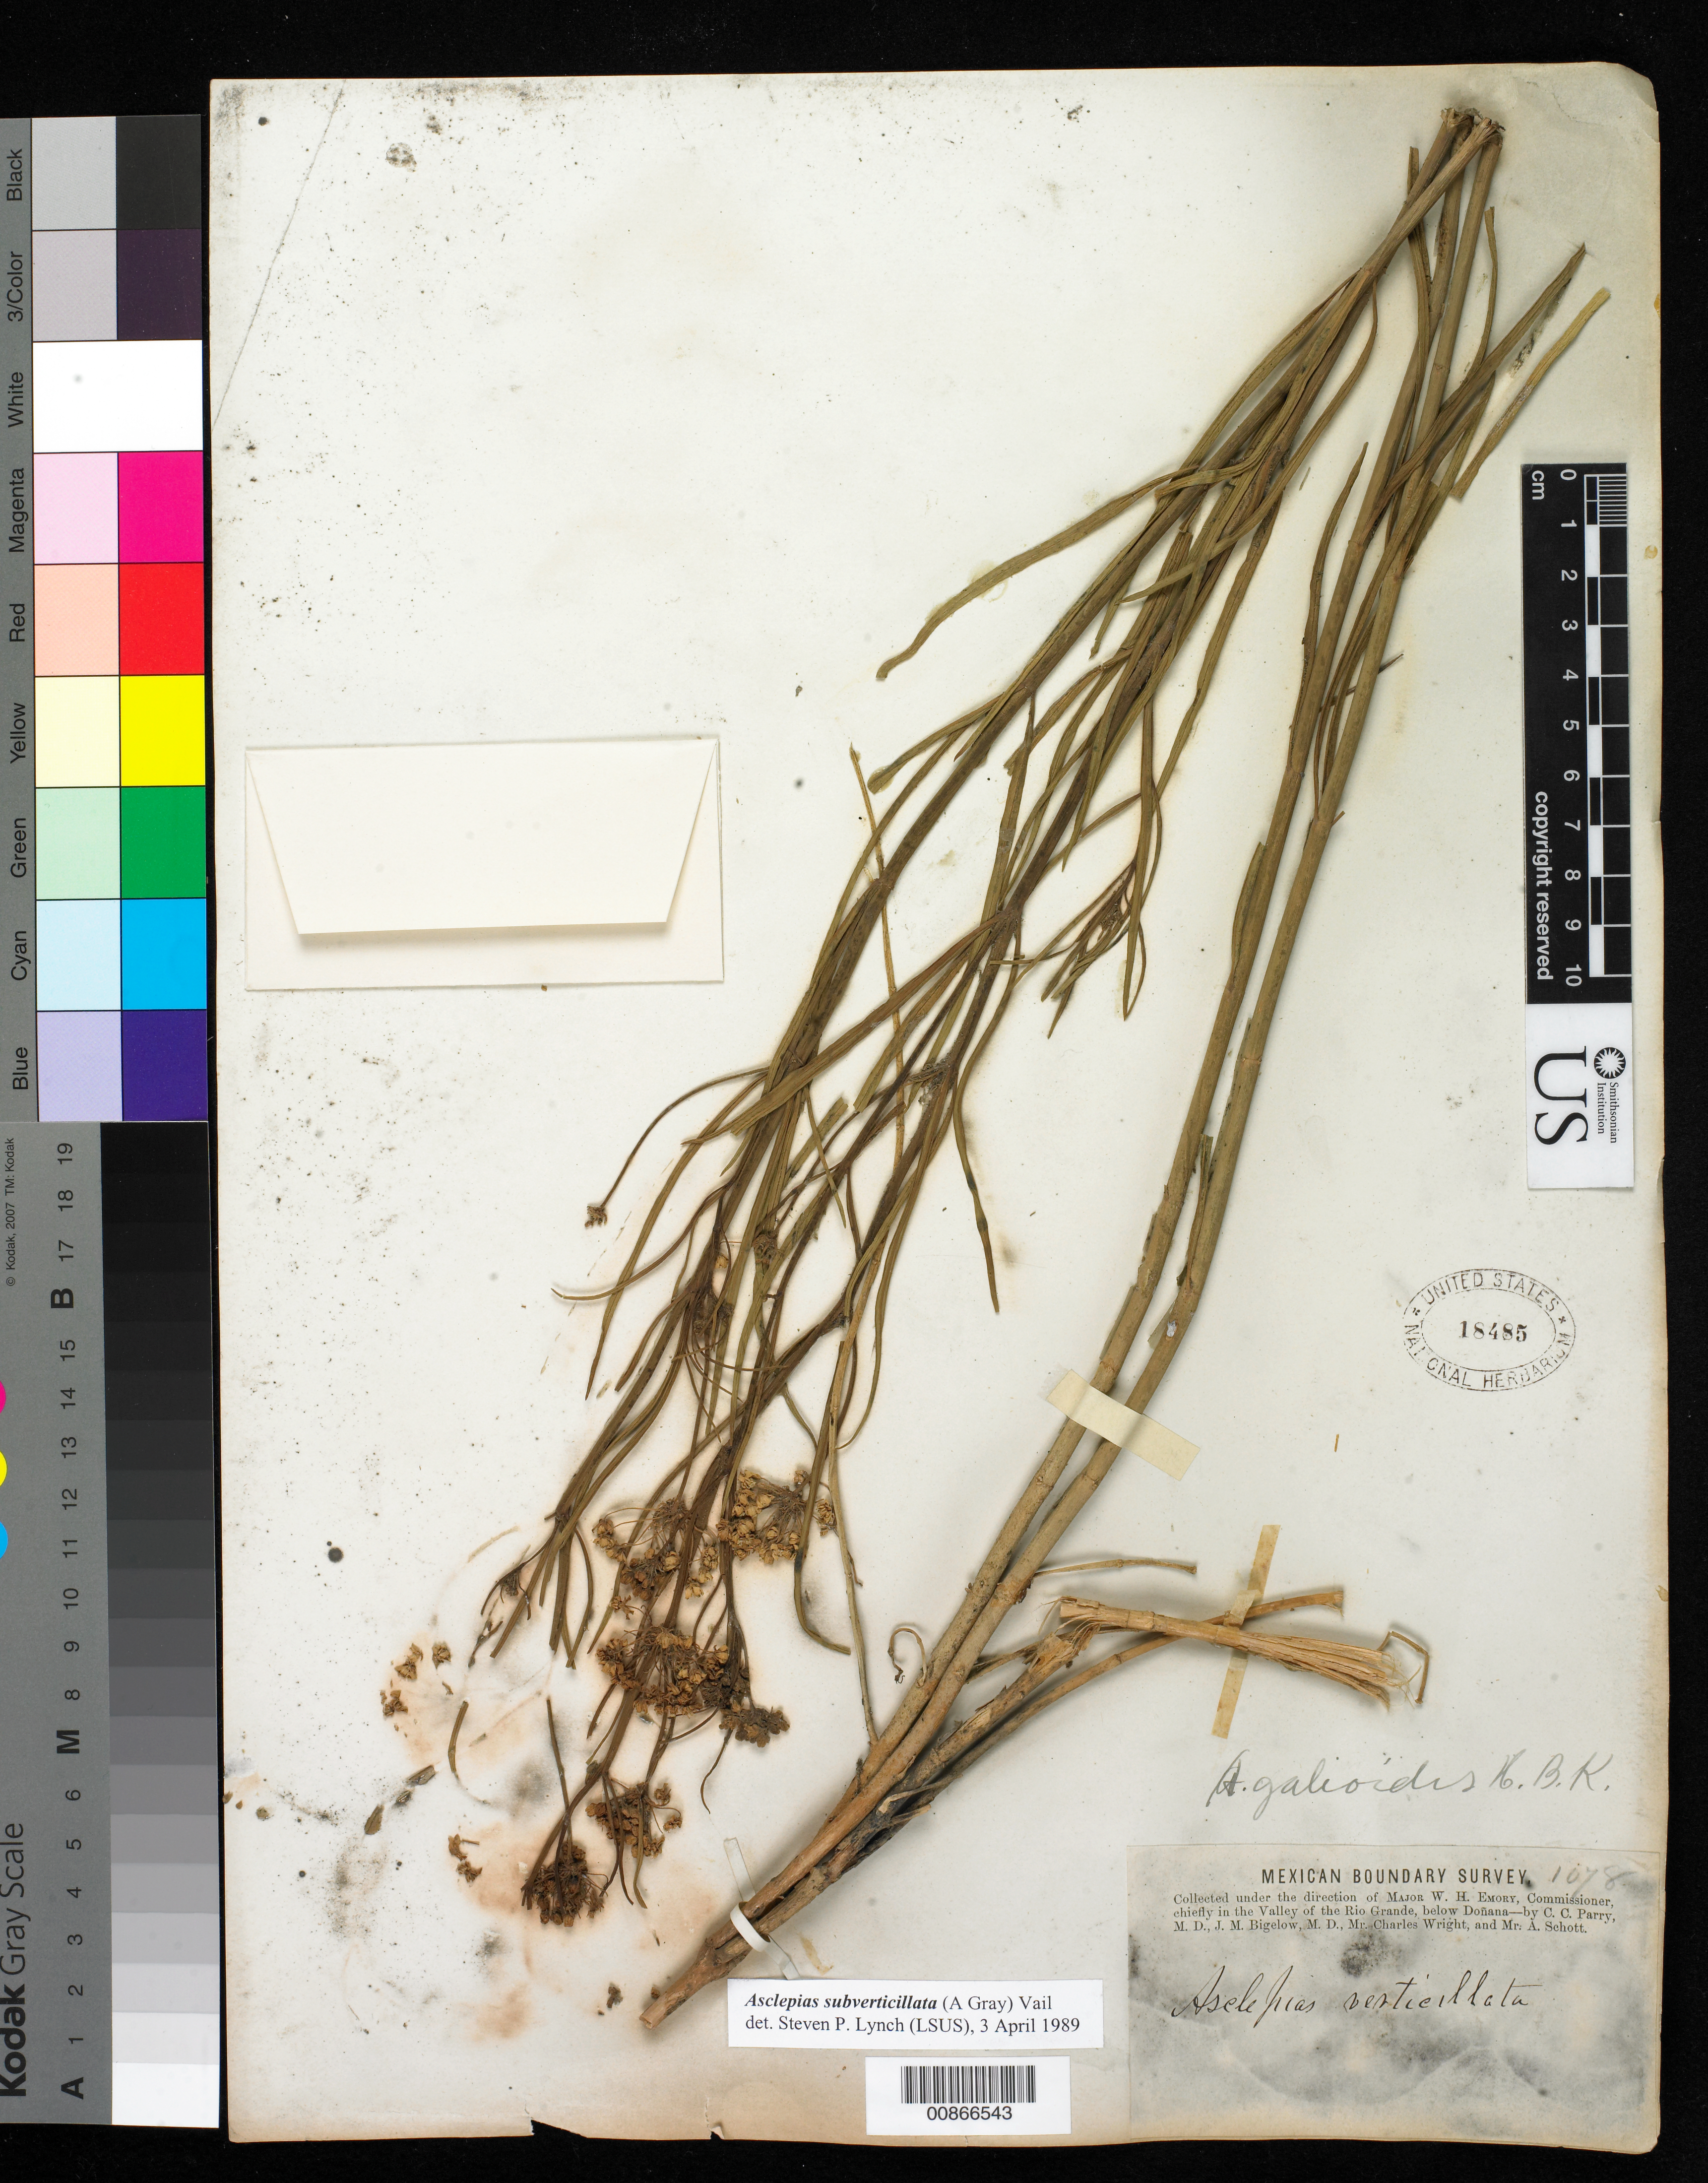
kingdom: Plantae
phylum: Tracheophyta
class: Magnoliopsida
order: Gentianales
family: Apocynaceae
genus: Asclepias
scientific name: Asclepias subverticillata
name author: (A. Gray) Vail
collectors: C. C. Parry, J. M. Bigelow, C. Wright & A. C. V. Schott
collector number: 1078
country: United States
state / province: New Mexico / Texas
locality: Valley of the Rio Grande, below Doñana.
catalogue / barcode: US 18485